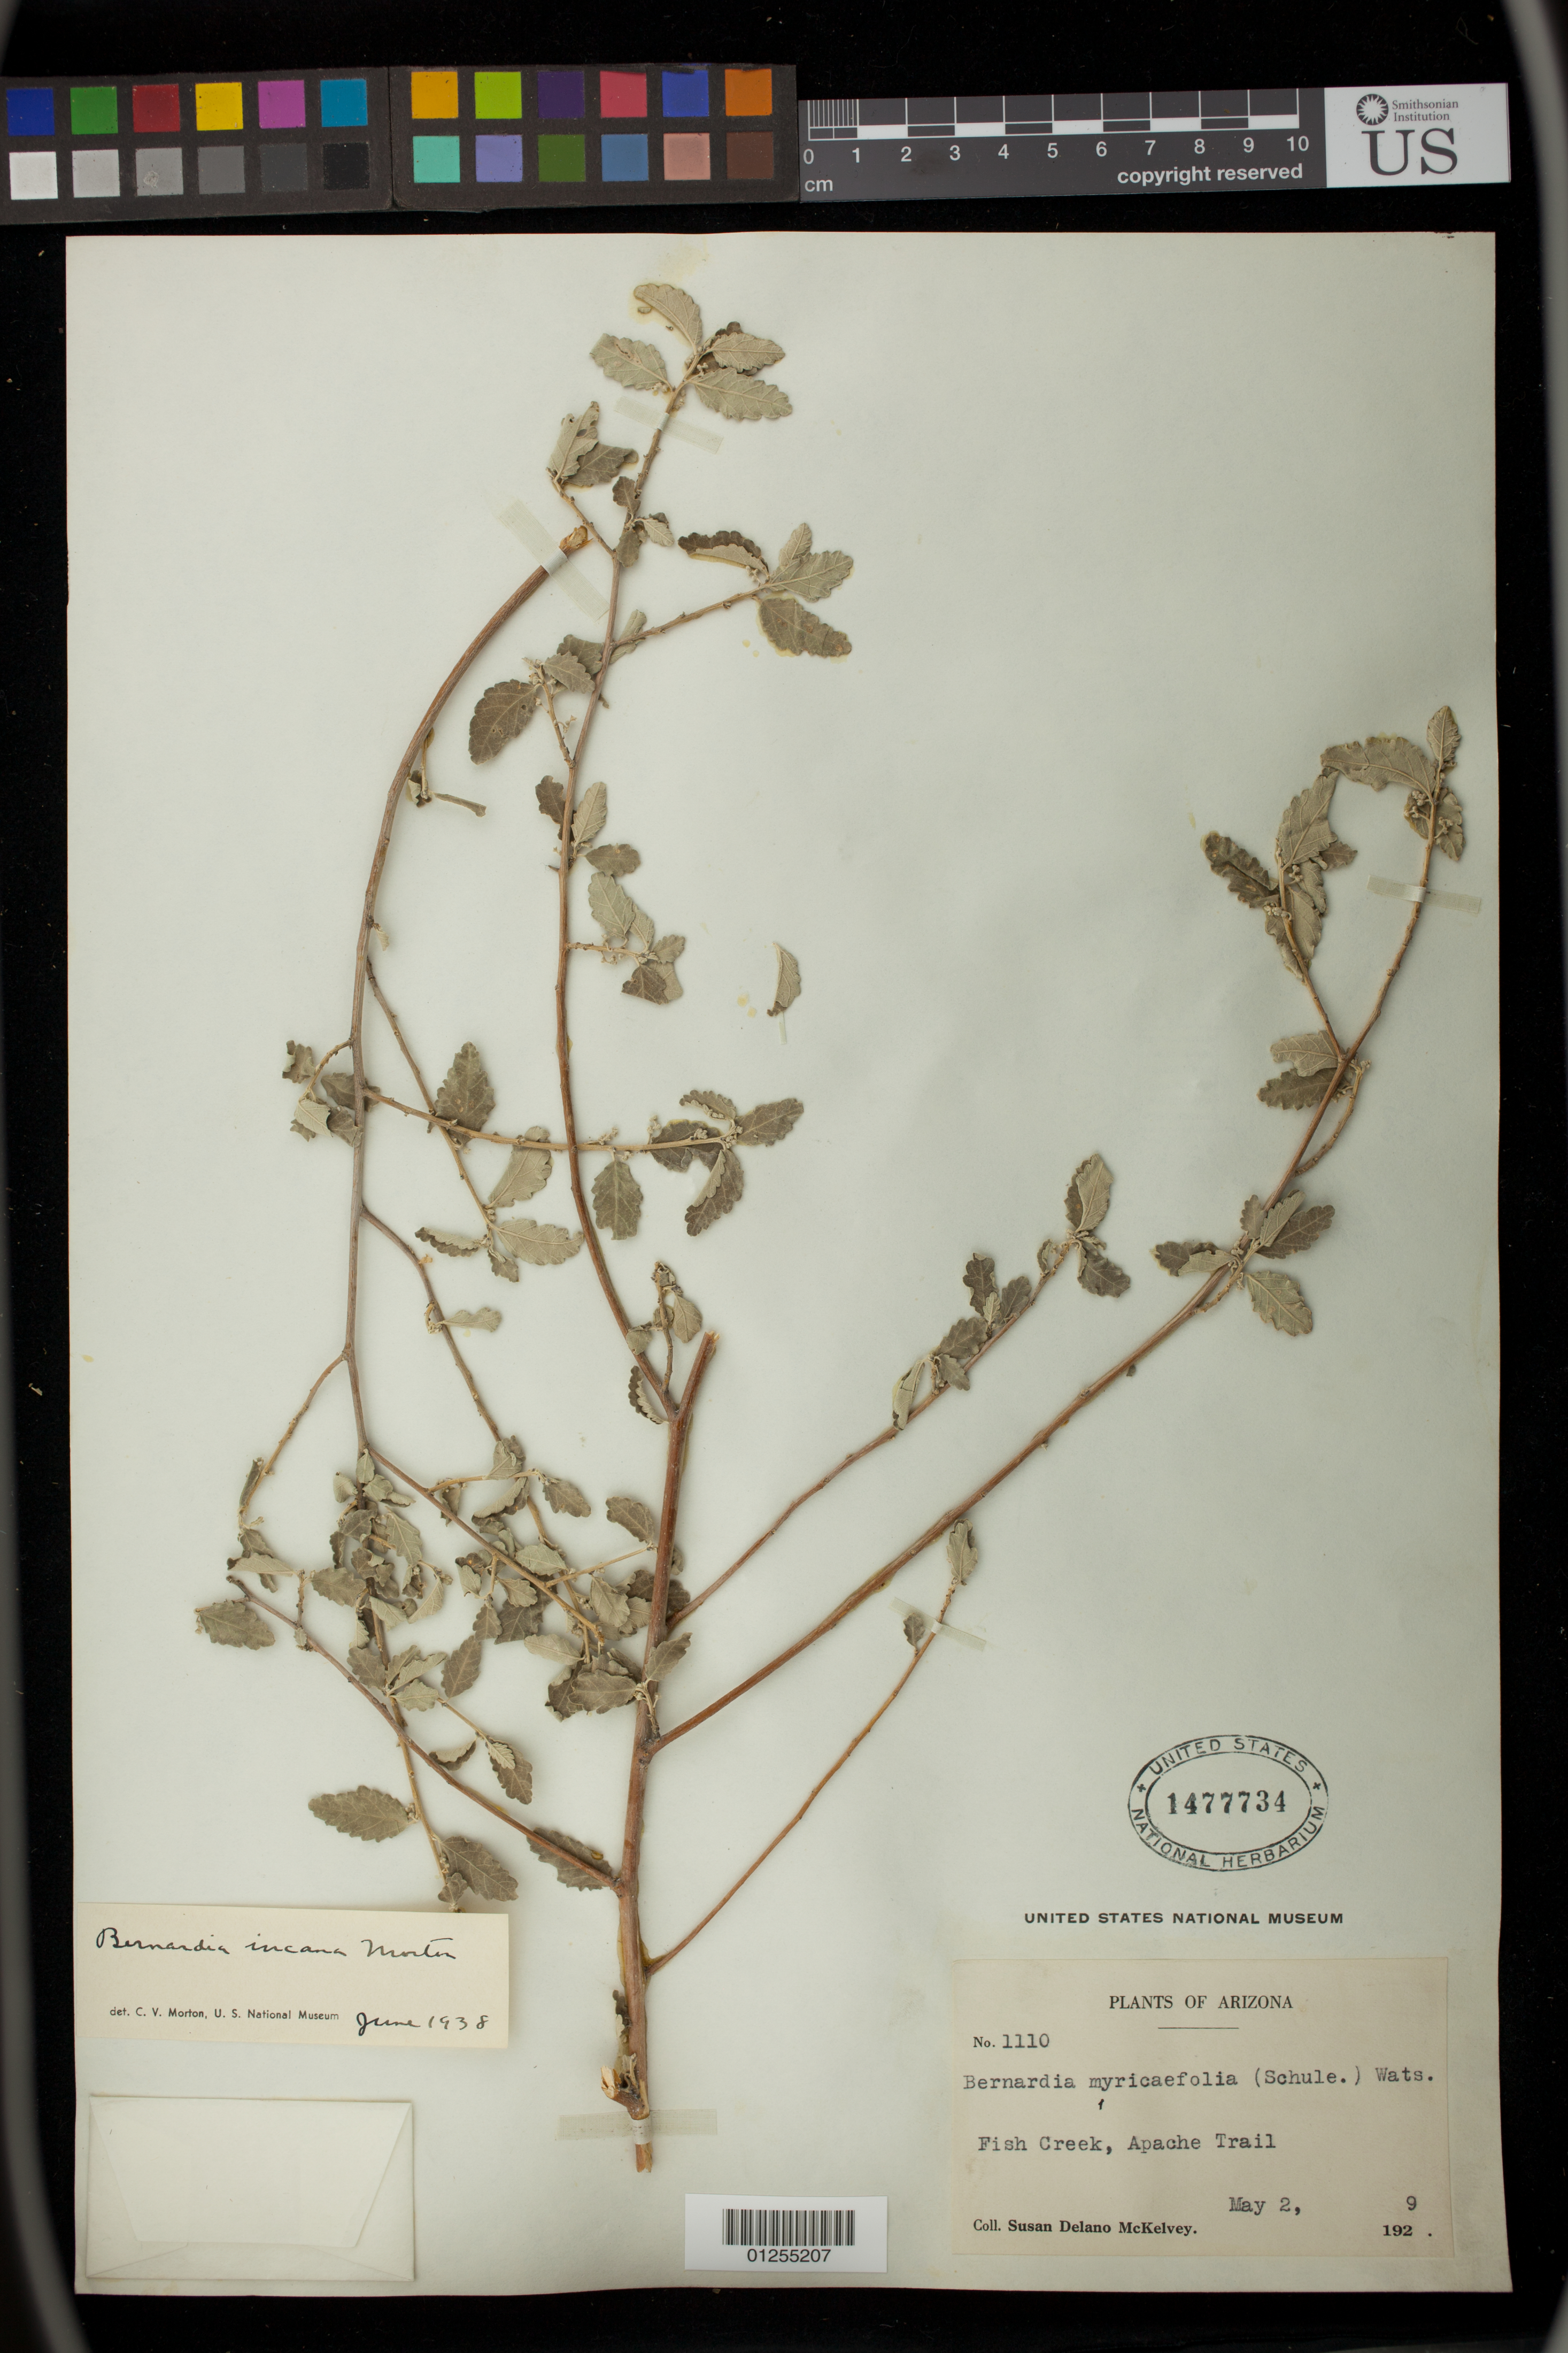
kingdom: Plantae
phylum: Tracheophyta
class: Magnoliopsida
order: Malpighiales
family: Euphorbiaceae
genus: Bernardia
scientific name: Bernardia incana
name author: C.V. Morton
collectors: S. A. McKelvey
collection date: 1929-05-02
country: United States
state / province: Arizona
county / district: Maricopa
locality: Fish Creek, Apache Trail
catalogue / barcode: US 1477734